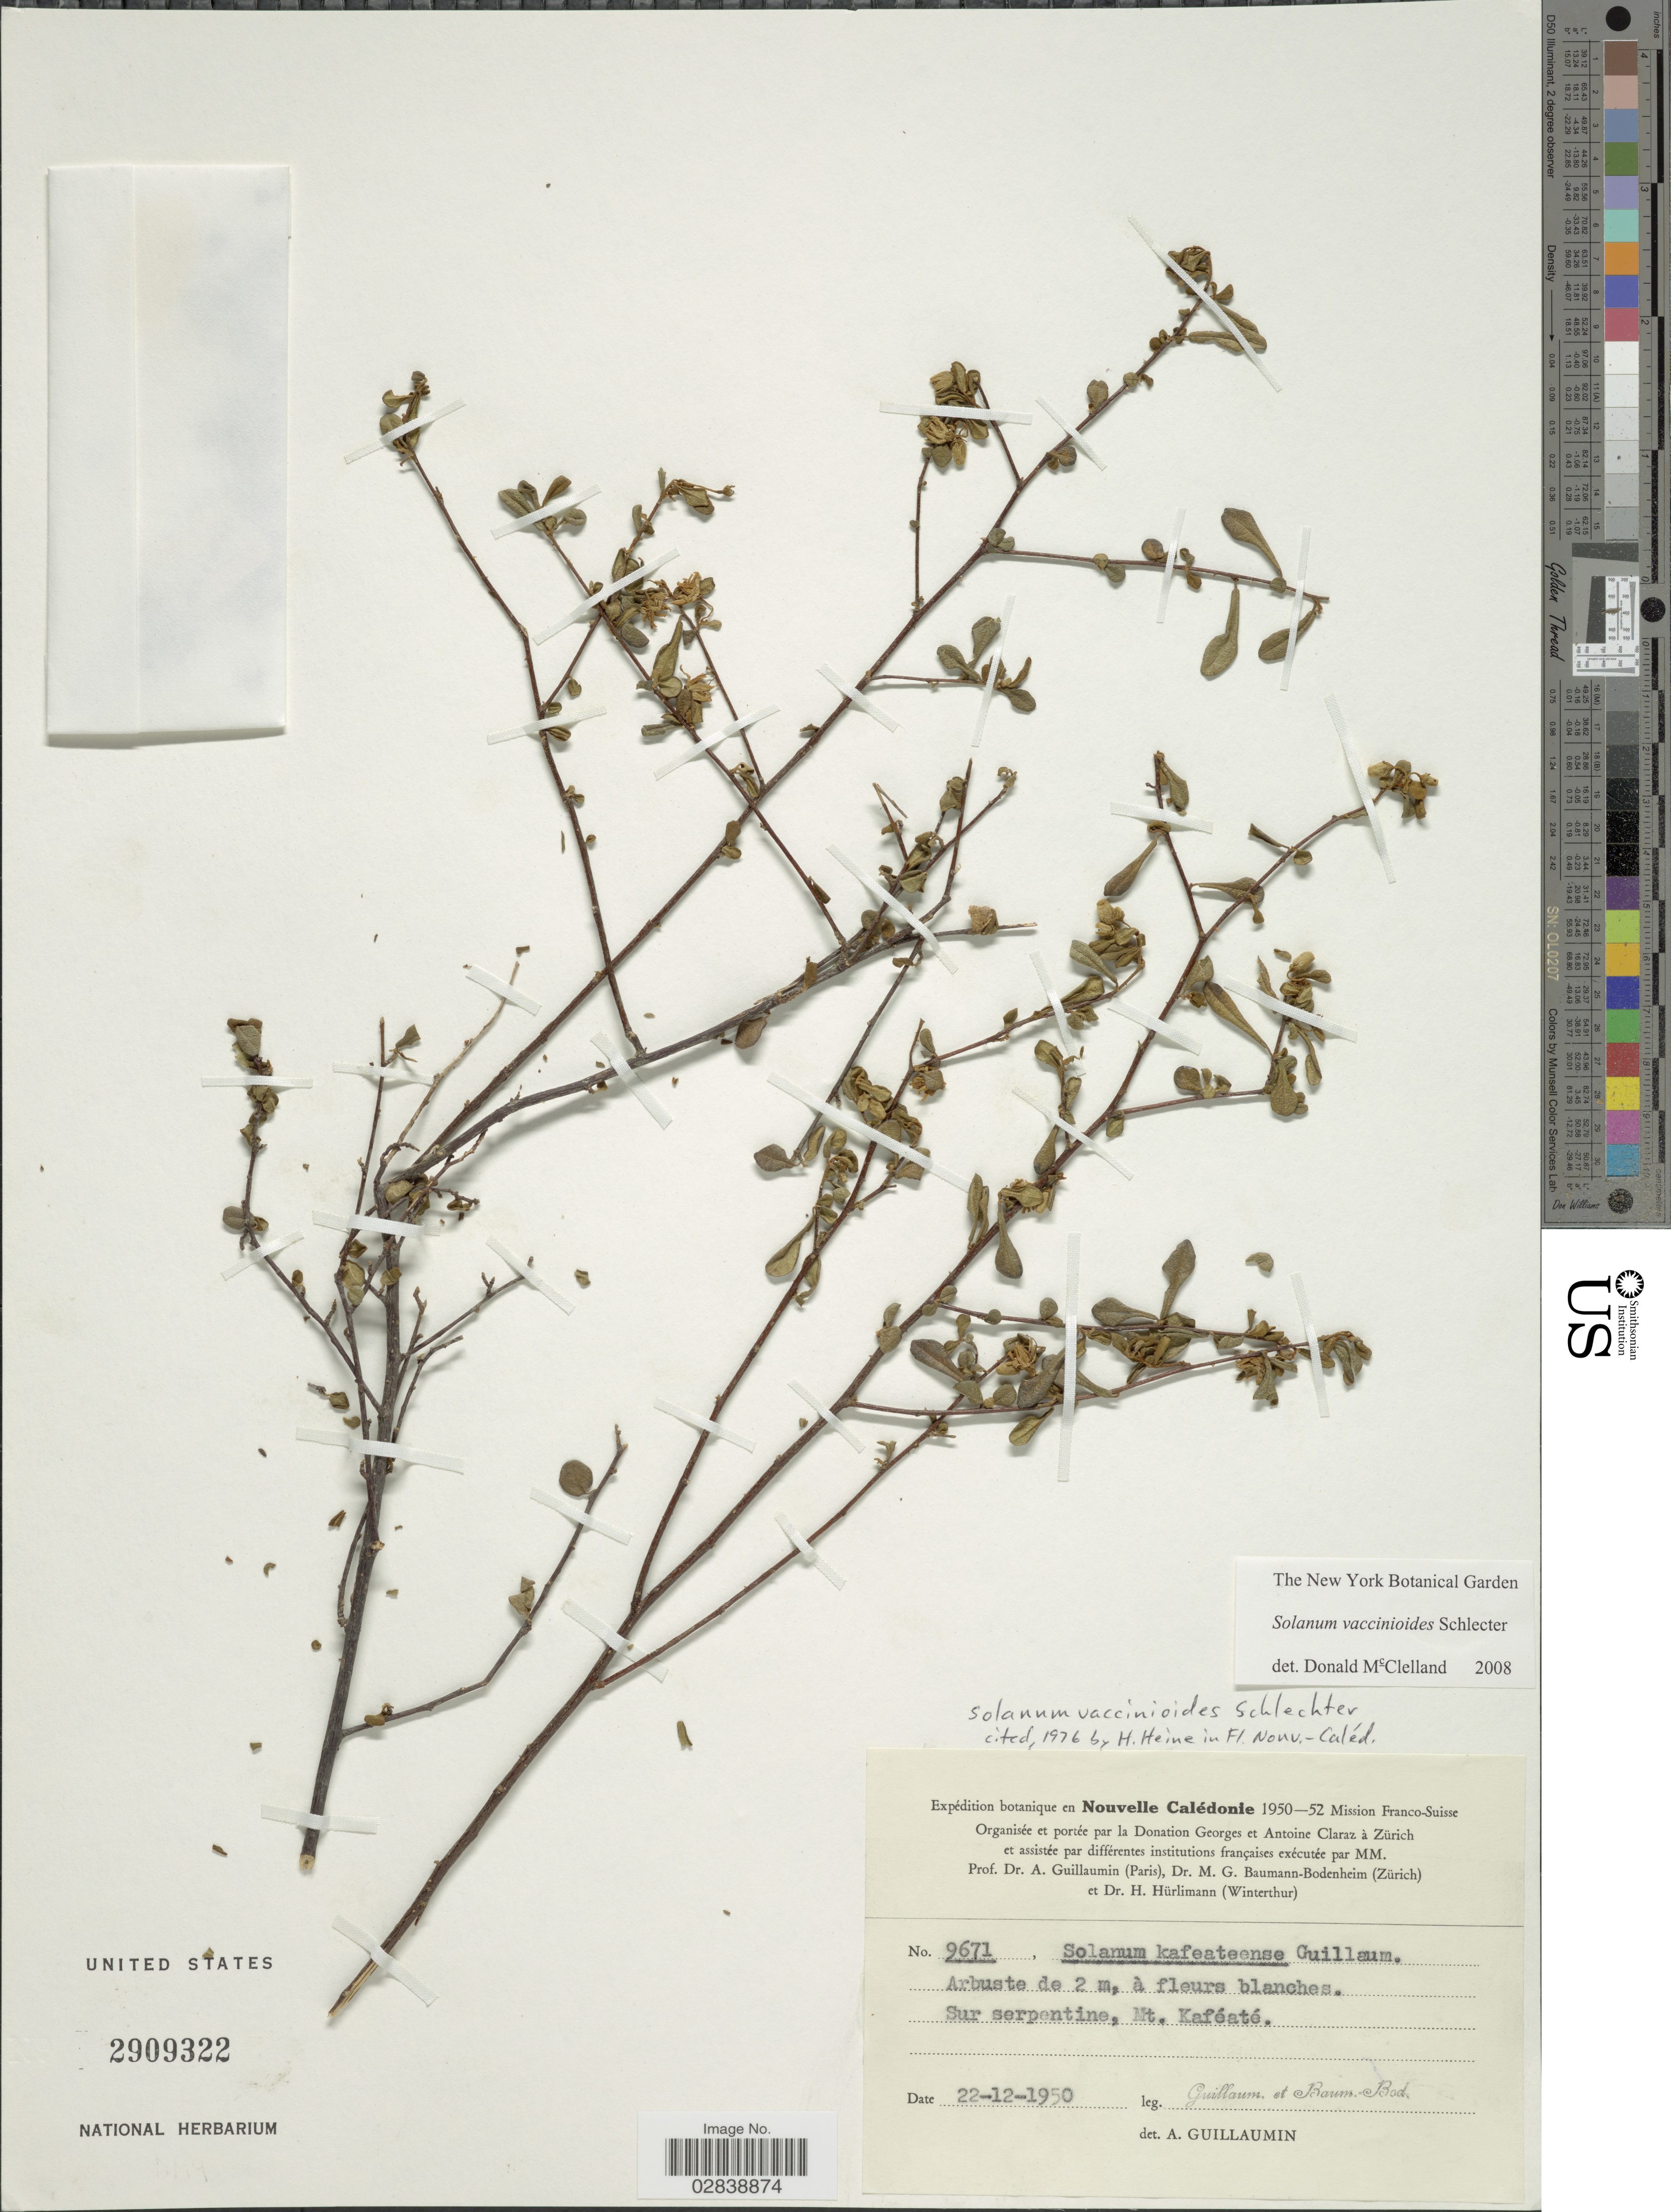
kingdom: Plantae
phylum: Tracheophyta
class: Magnoliopsida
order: Solanales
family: Solanaceae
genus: Solanum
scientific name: Solanum vaccinioides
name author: Schltr.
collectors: A. Guillaumin & M. G. Baumann-Bodenheim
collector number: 9671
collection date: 1950-12-22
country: New Caledonia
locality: Sur serpentine, Mt. Kaféaté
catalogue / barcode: US 2909322